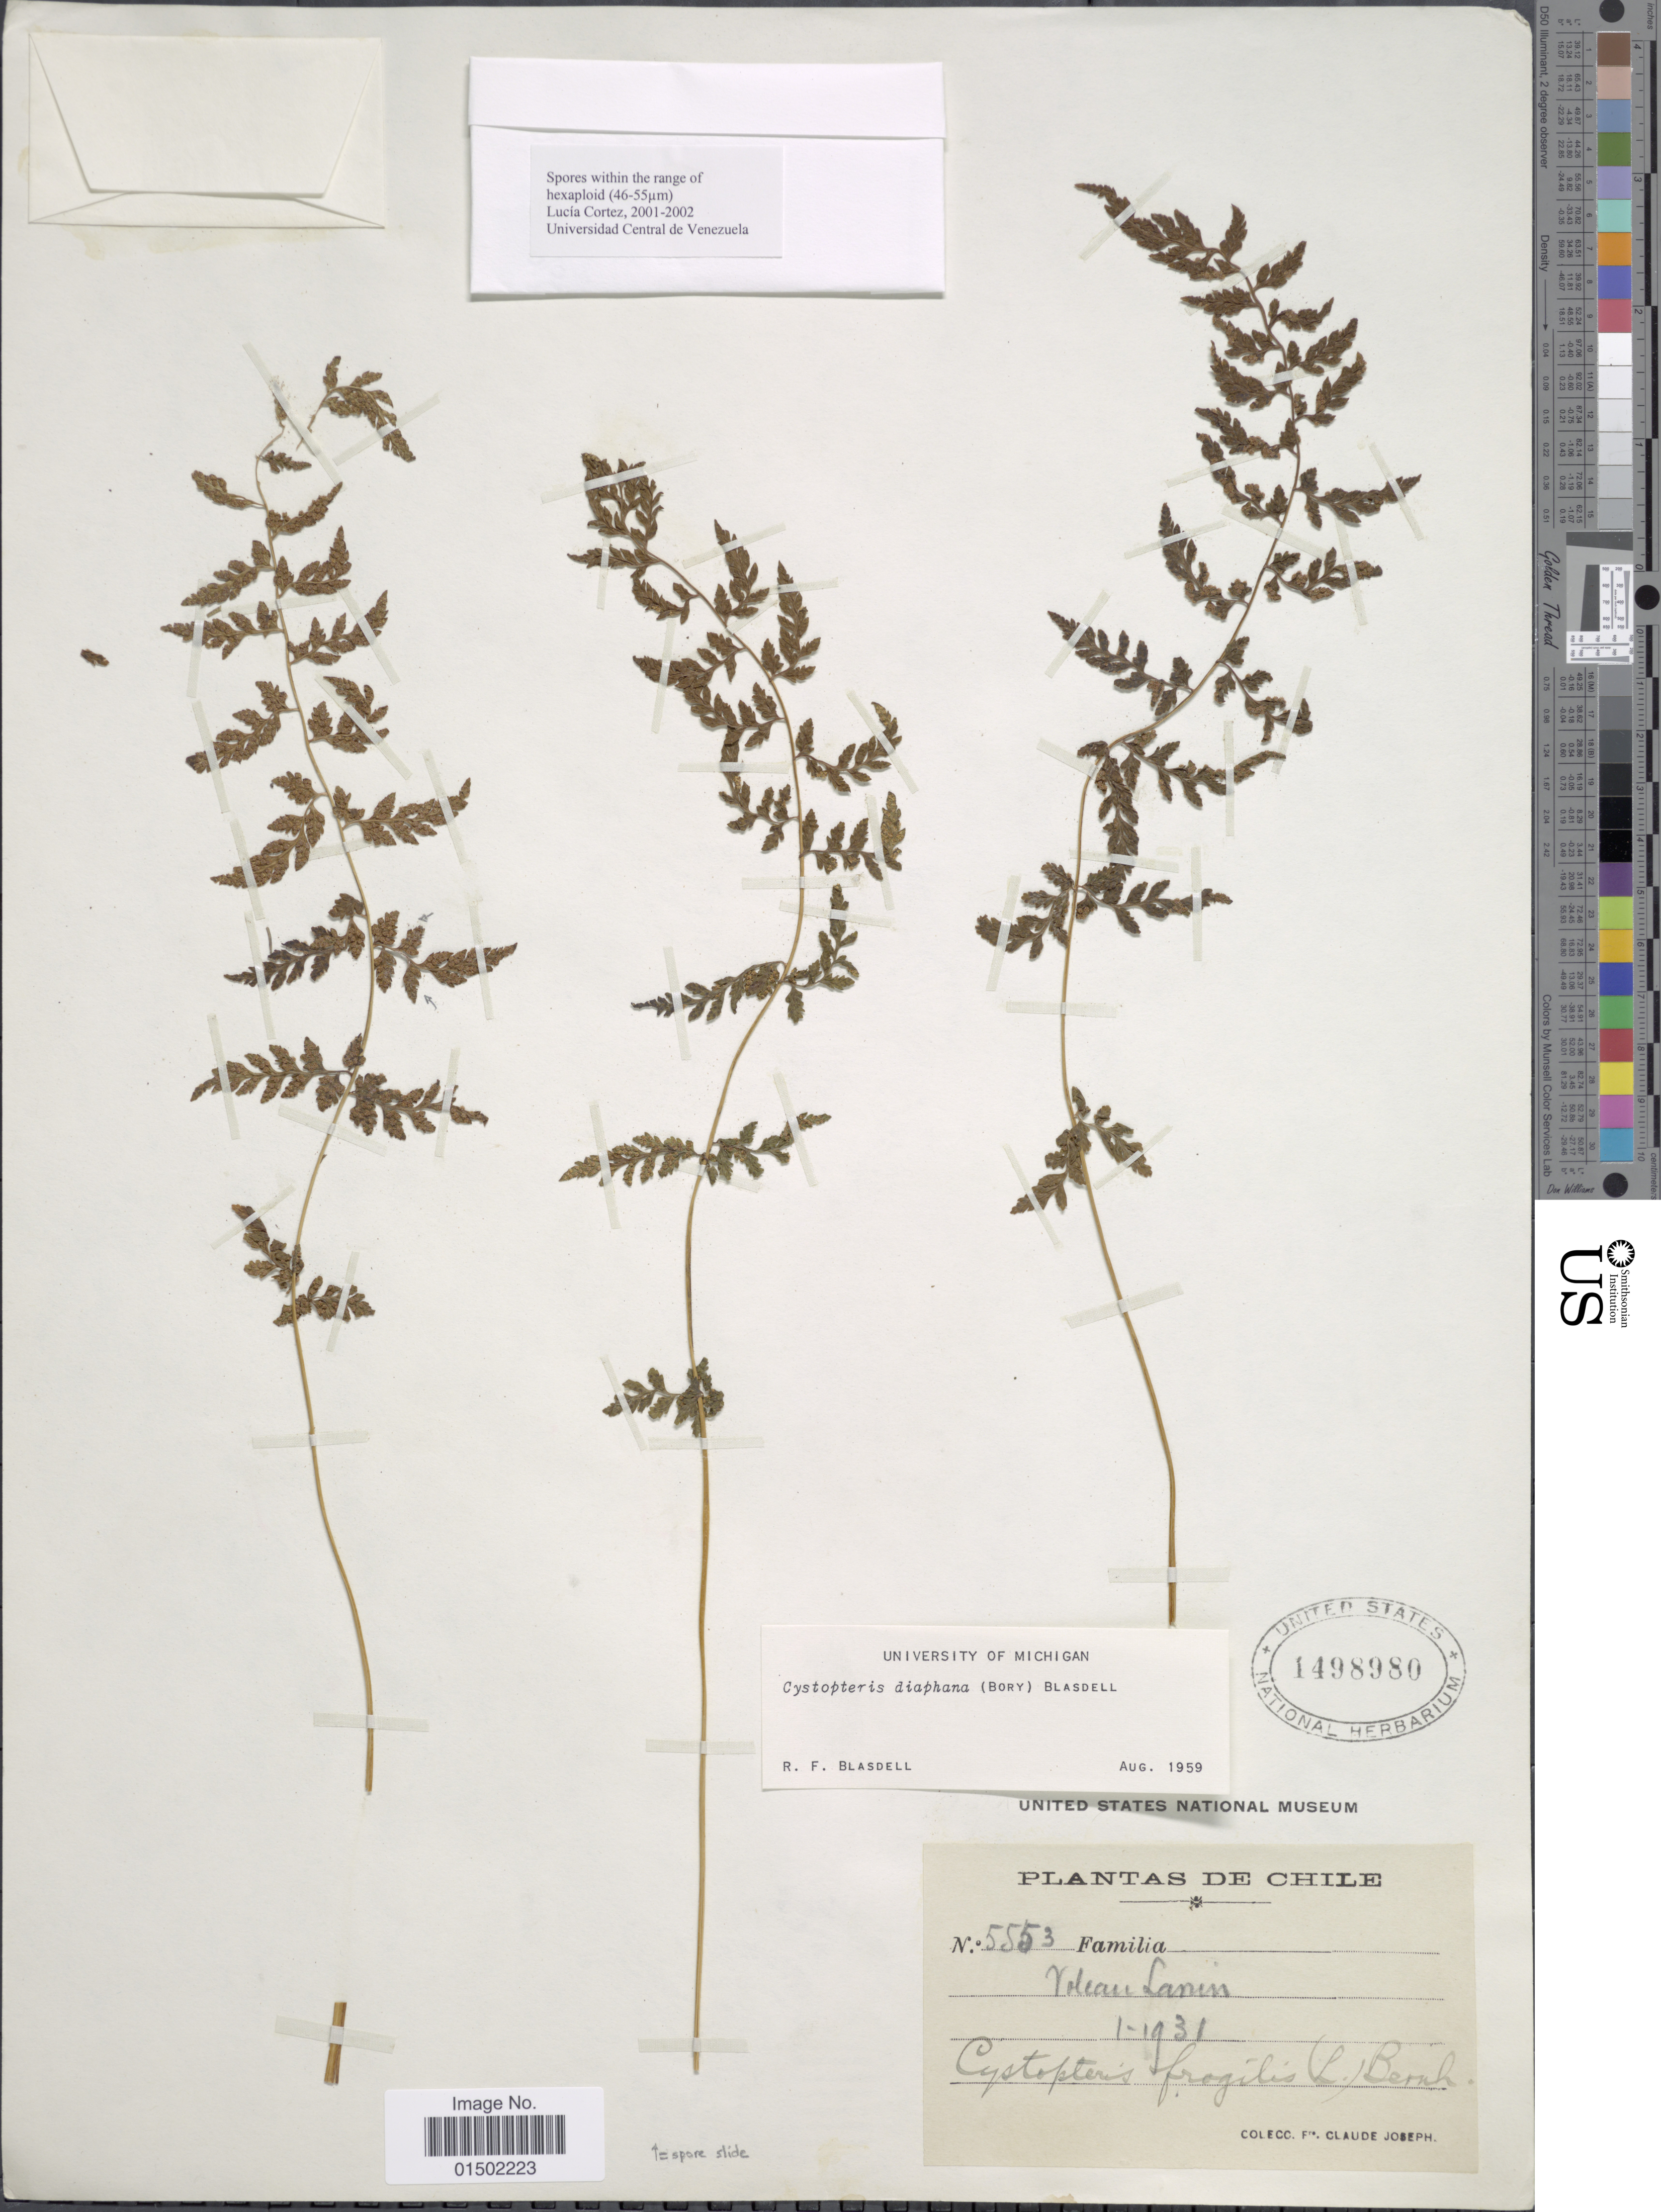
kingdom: Plantae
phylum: Tracheophyta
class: Polypodiopsida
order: Polypodiales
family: Cystopteridaceae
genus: Cystopteris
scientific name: Cystopteris diaphana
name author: (Bory) Blasdell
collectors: Frere Claude Joseph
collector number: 5553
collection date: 1931-01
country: Chile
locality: Volcan Lanin.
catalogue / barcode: US 1498980